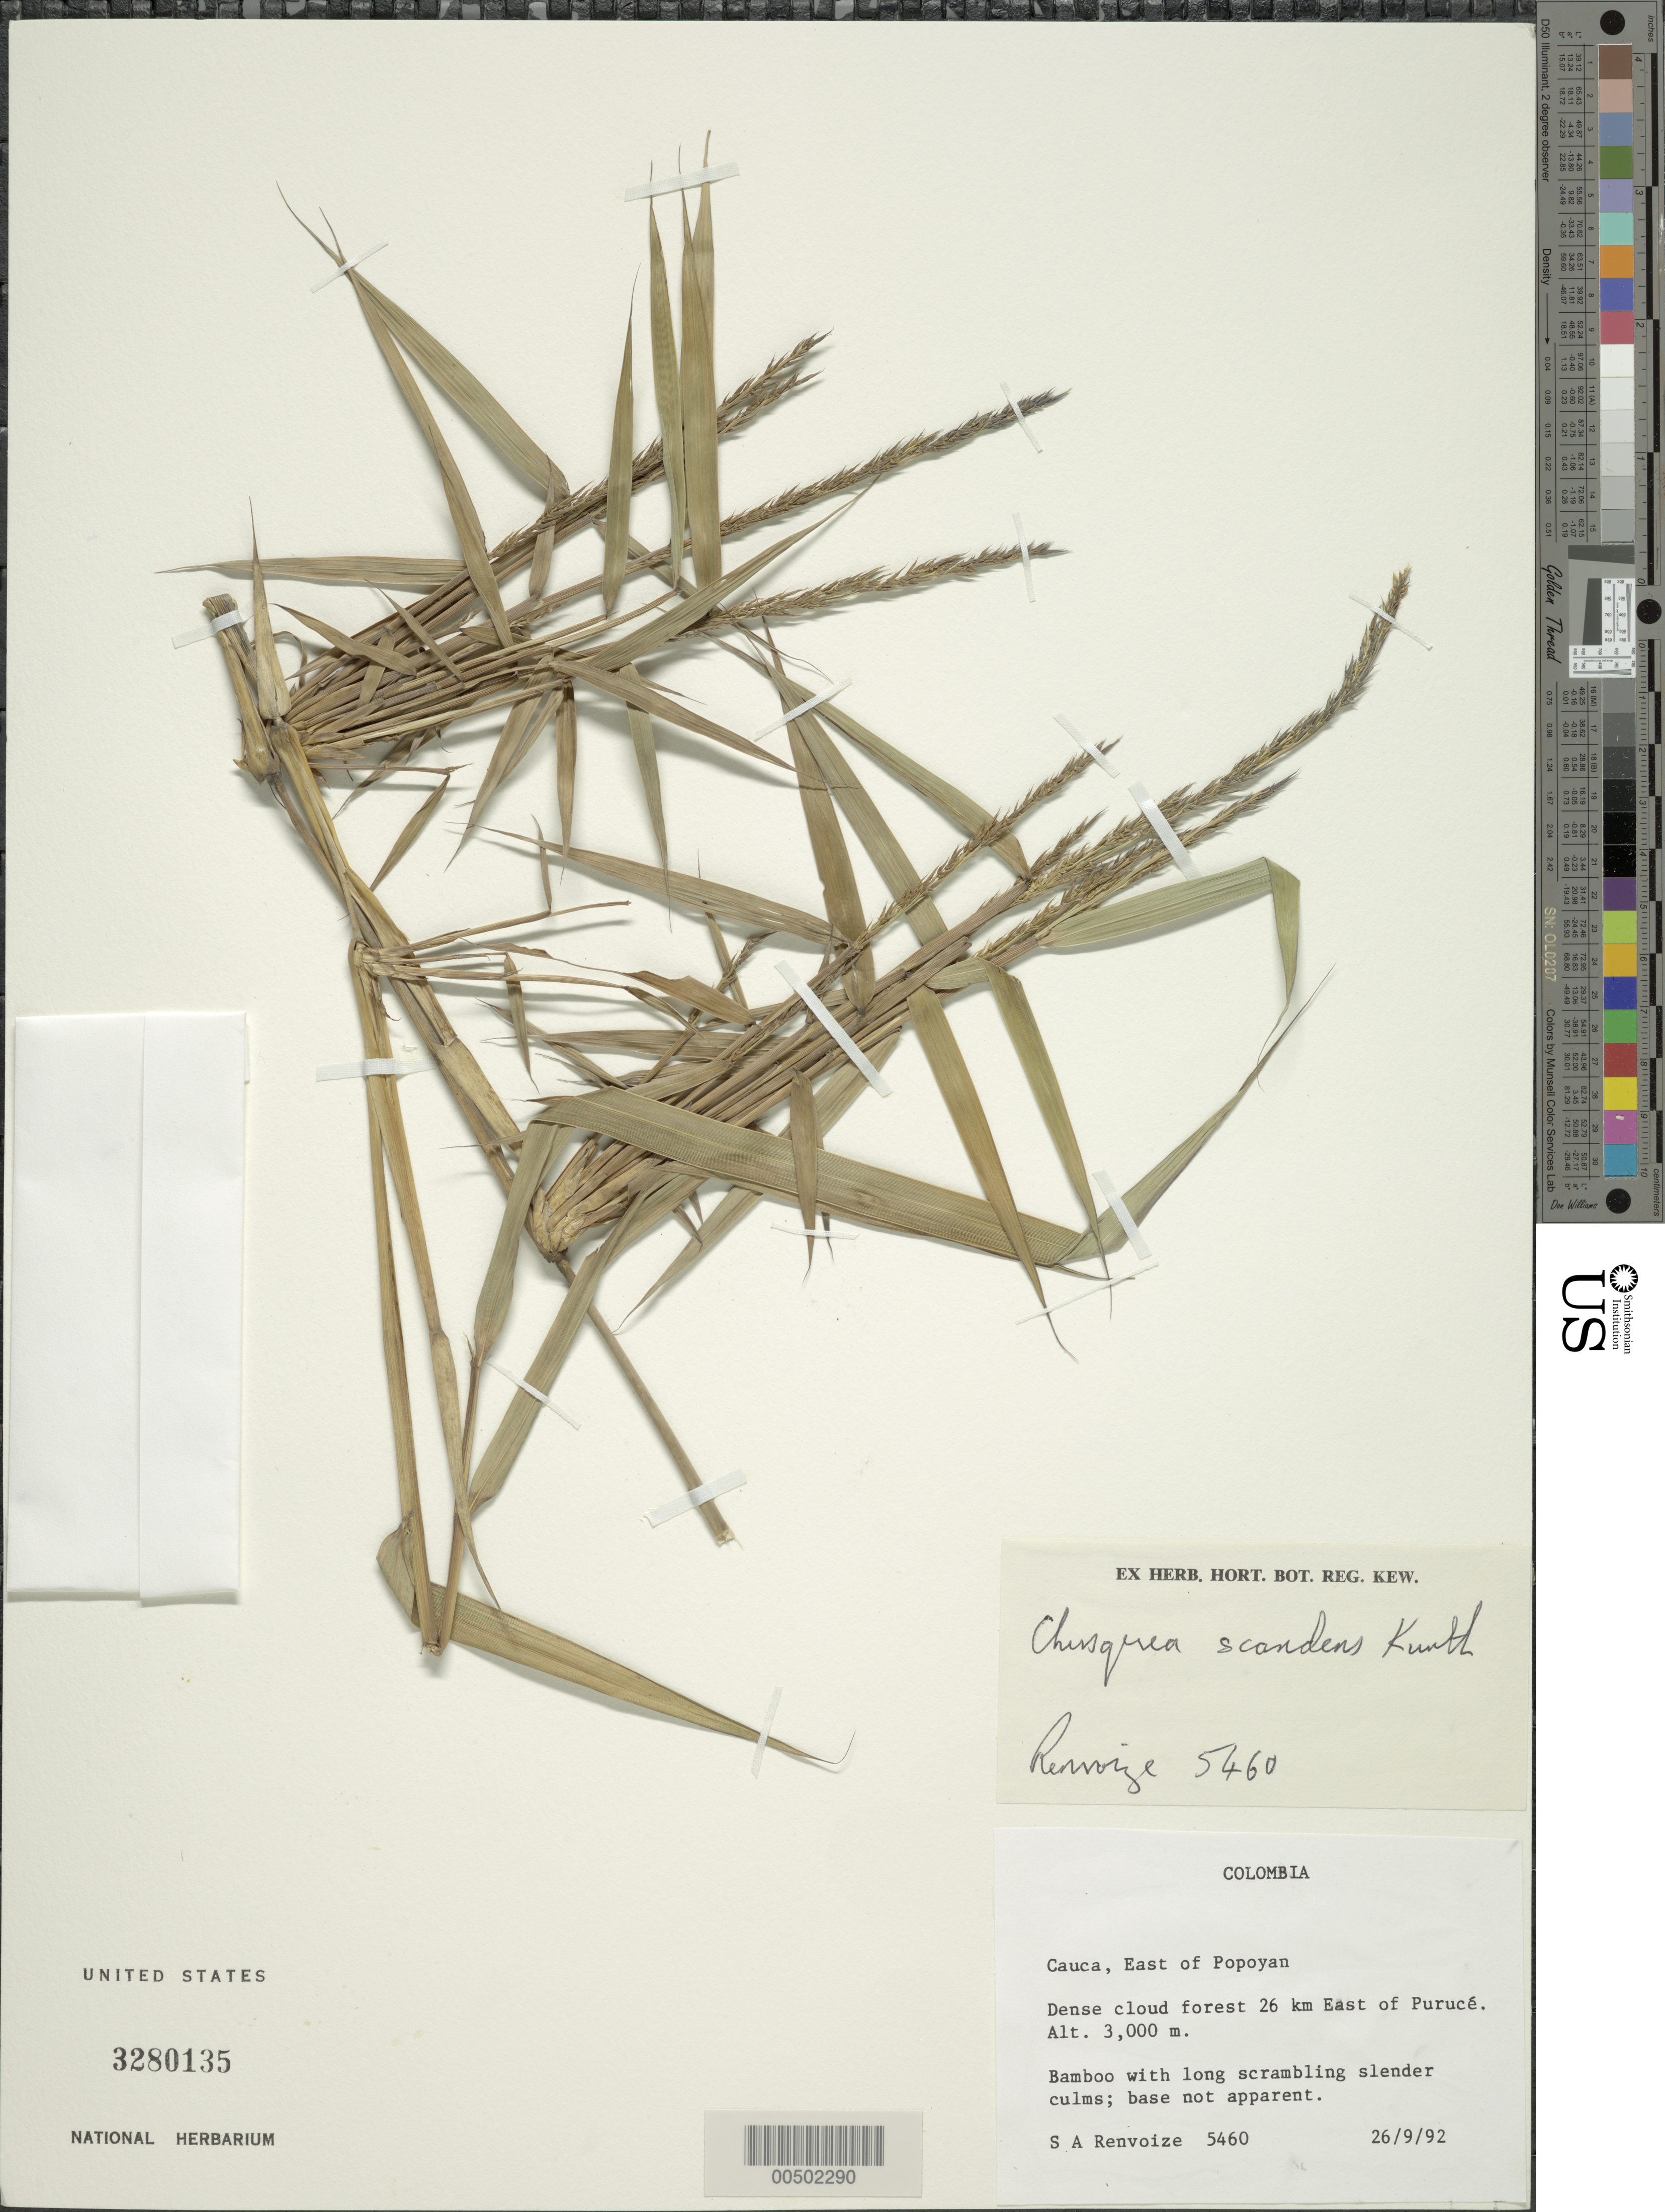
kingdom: Plantae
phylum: Tracheophyta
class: Liliopsida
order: Poales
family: Poaceae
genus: Chusquea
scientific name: Chusquea sp.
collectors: S. A. Renvoize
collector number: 5460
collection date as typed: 26 Sep 1992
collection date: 1992-09-26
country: Colombia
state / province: Cauca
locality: E of Popayan, 26 km E of Purace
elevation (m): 3000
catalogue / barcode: US 3280135